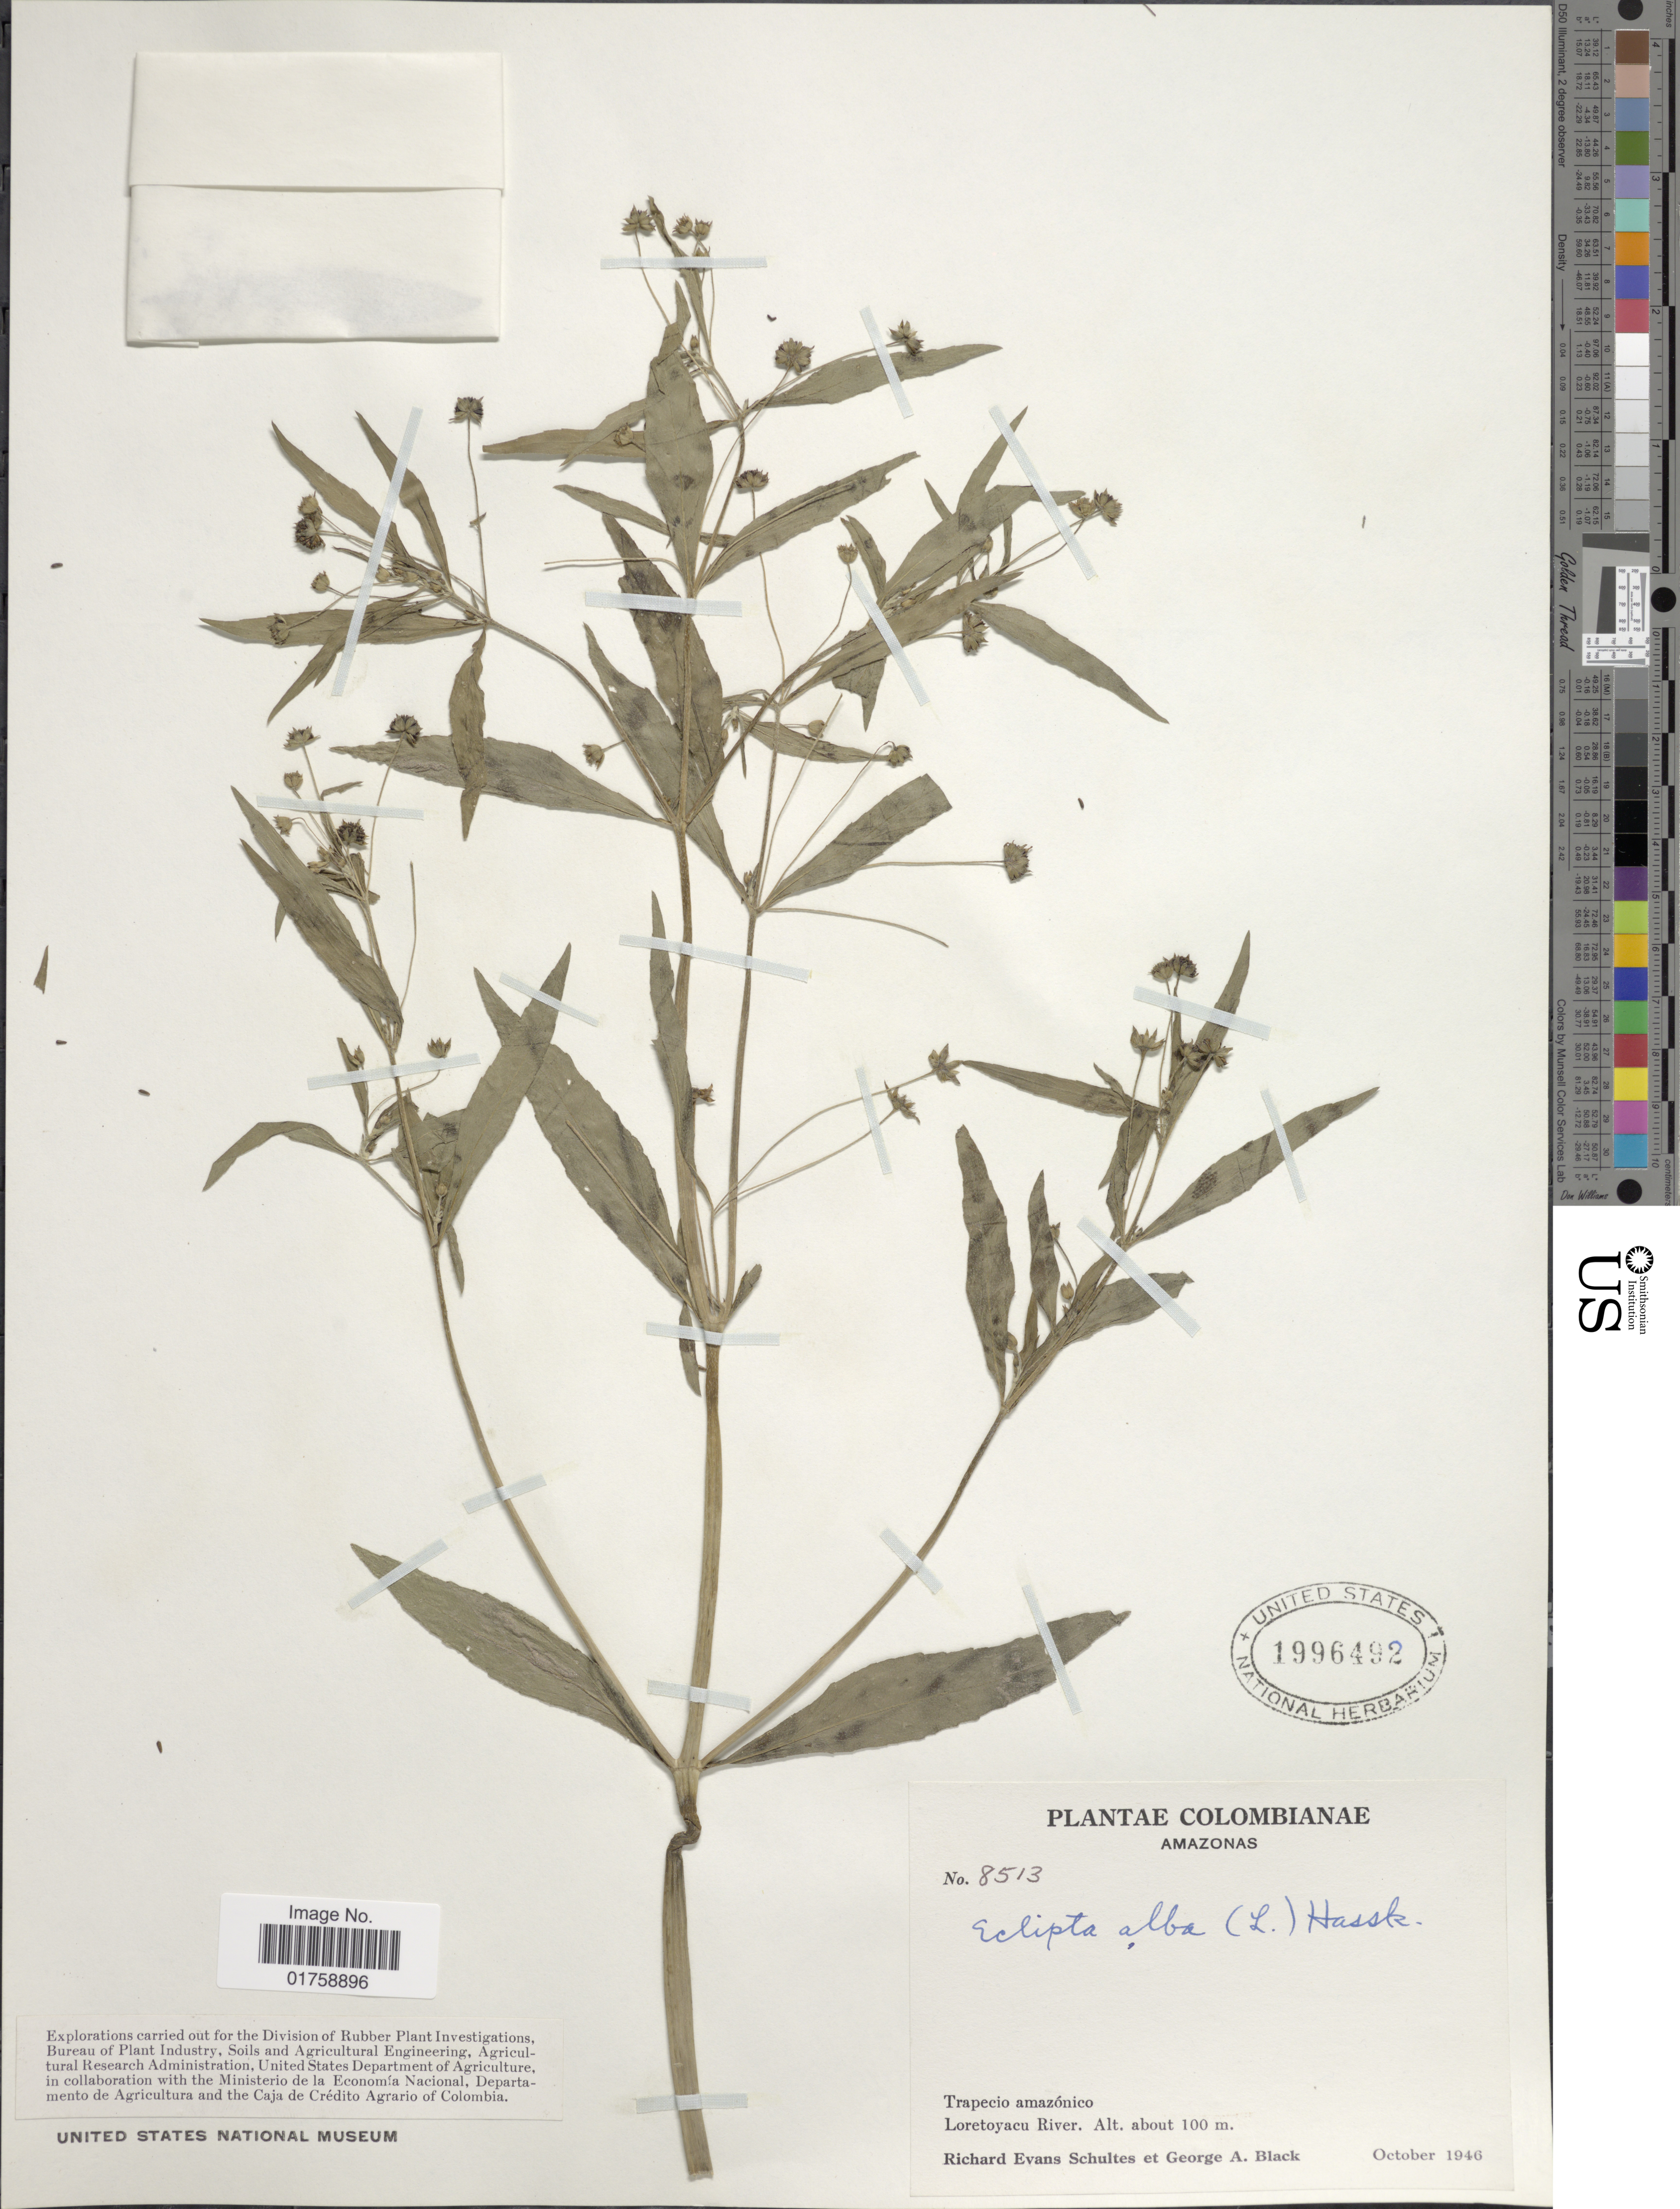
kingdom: Plantae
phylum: Tracheophyta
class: Magnoliopsida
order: Asterales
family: Asteraceae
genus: Eclipta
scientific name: Eclipta alba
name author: (L.) Hassk.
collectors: R. E. Schultes & G. A. Black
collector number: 8513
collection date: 1946-10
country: Colombia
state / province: Amazônas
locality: Trapecio amazonica. Loretoyacu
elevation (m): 100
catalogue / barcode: US 1996492